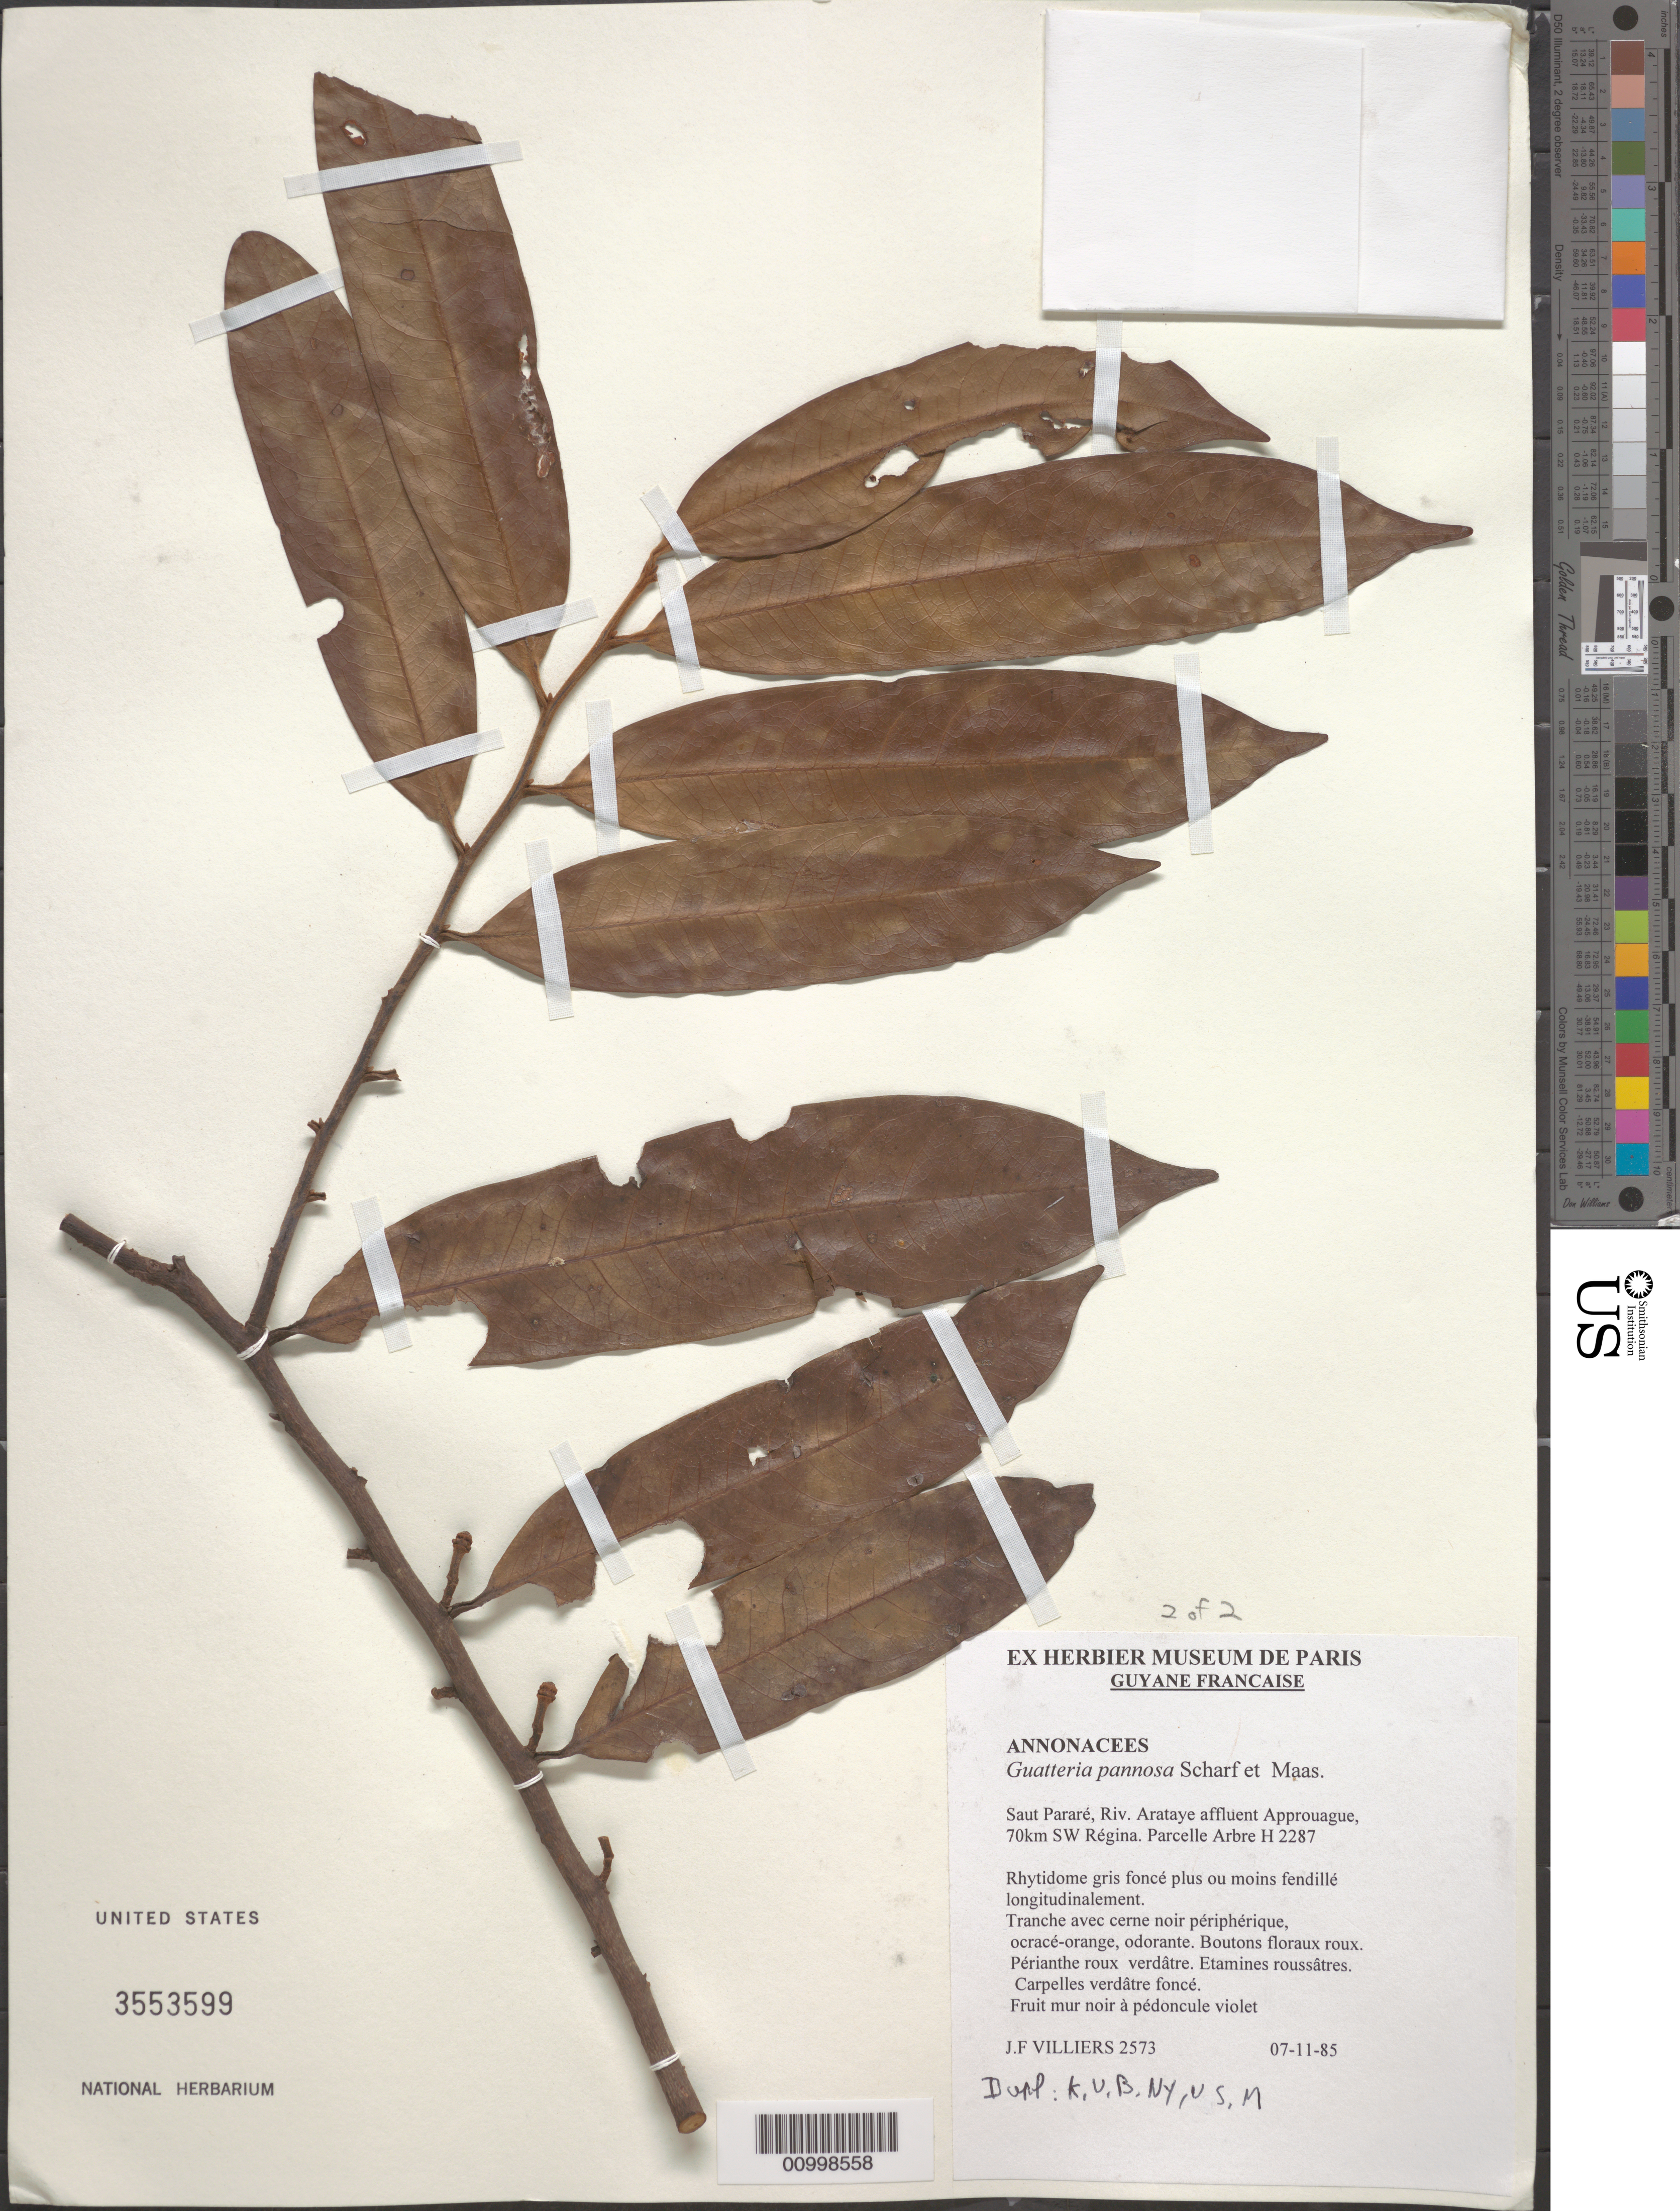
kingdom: Plantae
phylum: Tracheophyta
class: Magnoliopsida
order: Magnoliales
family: Annonaceae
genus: Guatteria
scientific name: Guatteria pannosa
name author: Scharf & Maas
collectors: J. Villiers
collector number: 2573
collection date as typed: Transcribed d/m/y: 7/11/85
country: French Guiana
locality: Saut Pararé, Riv. Arataye affluent Approuague, 70km SW Régina. Parcelle Arbre H 2287.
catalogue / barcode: US 3553599